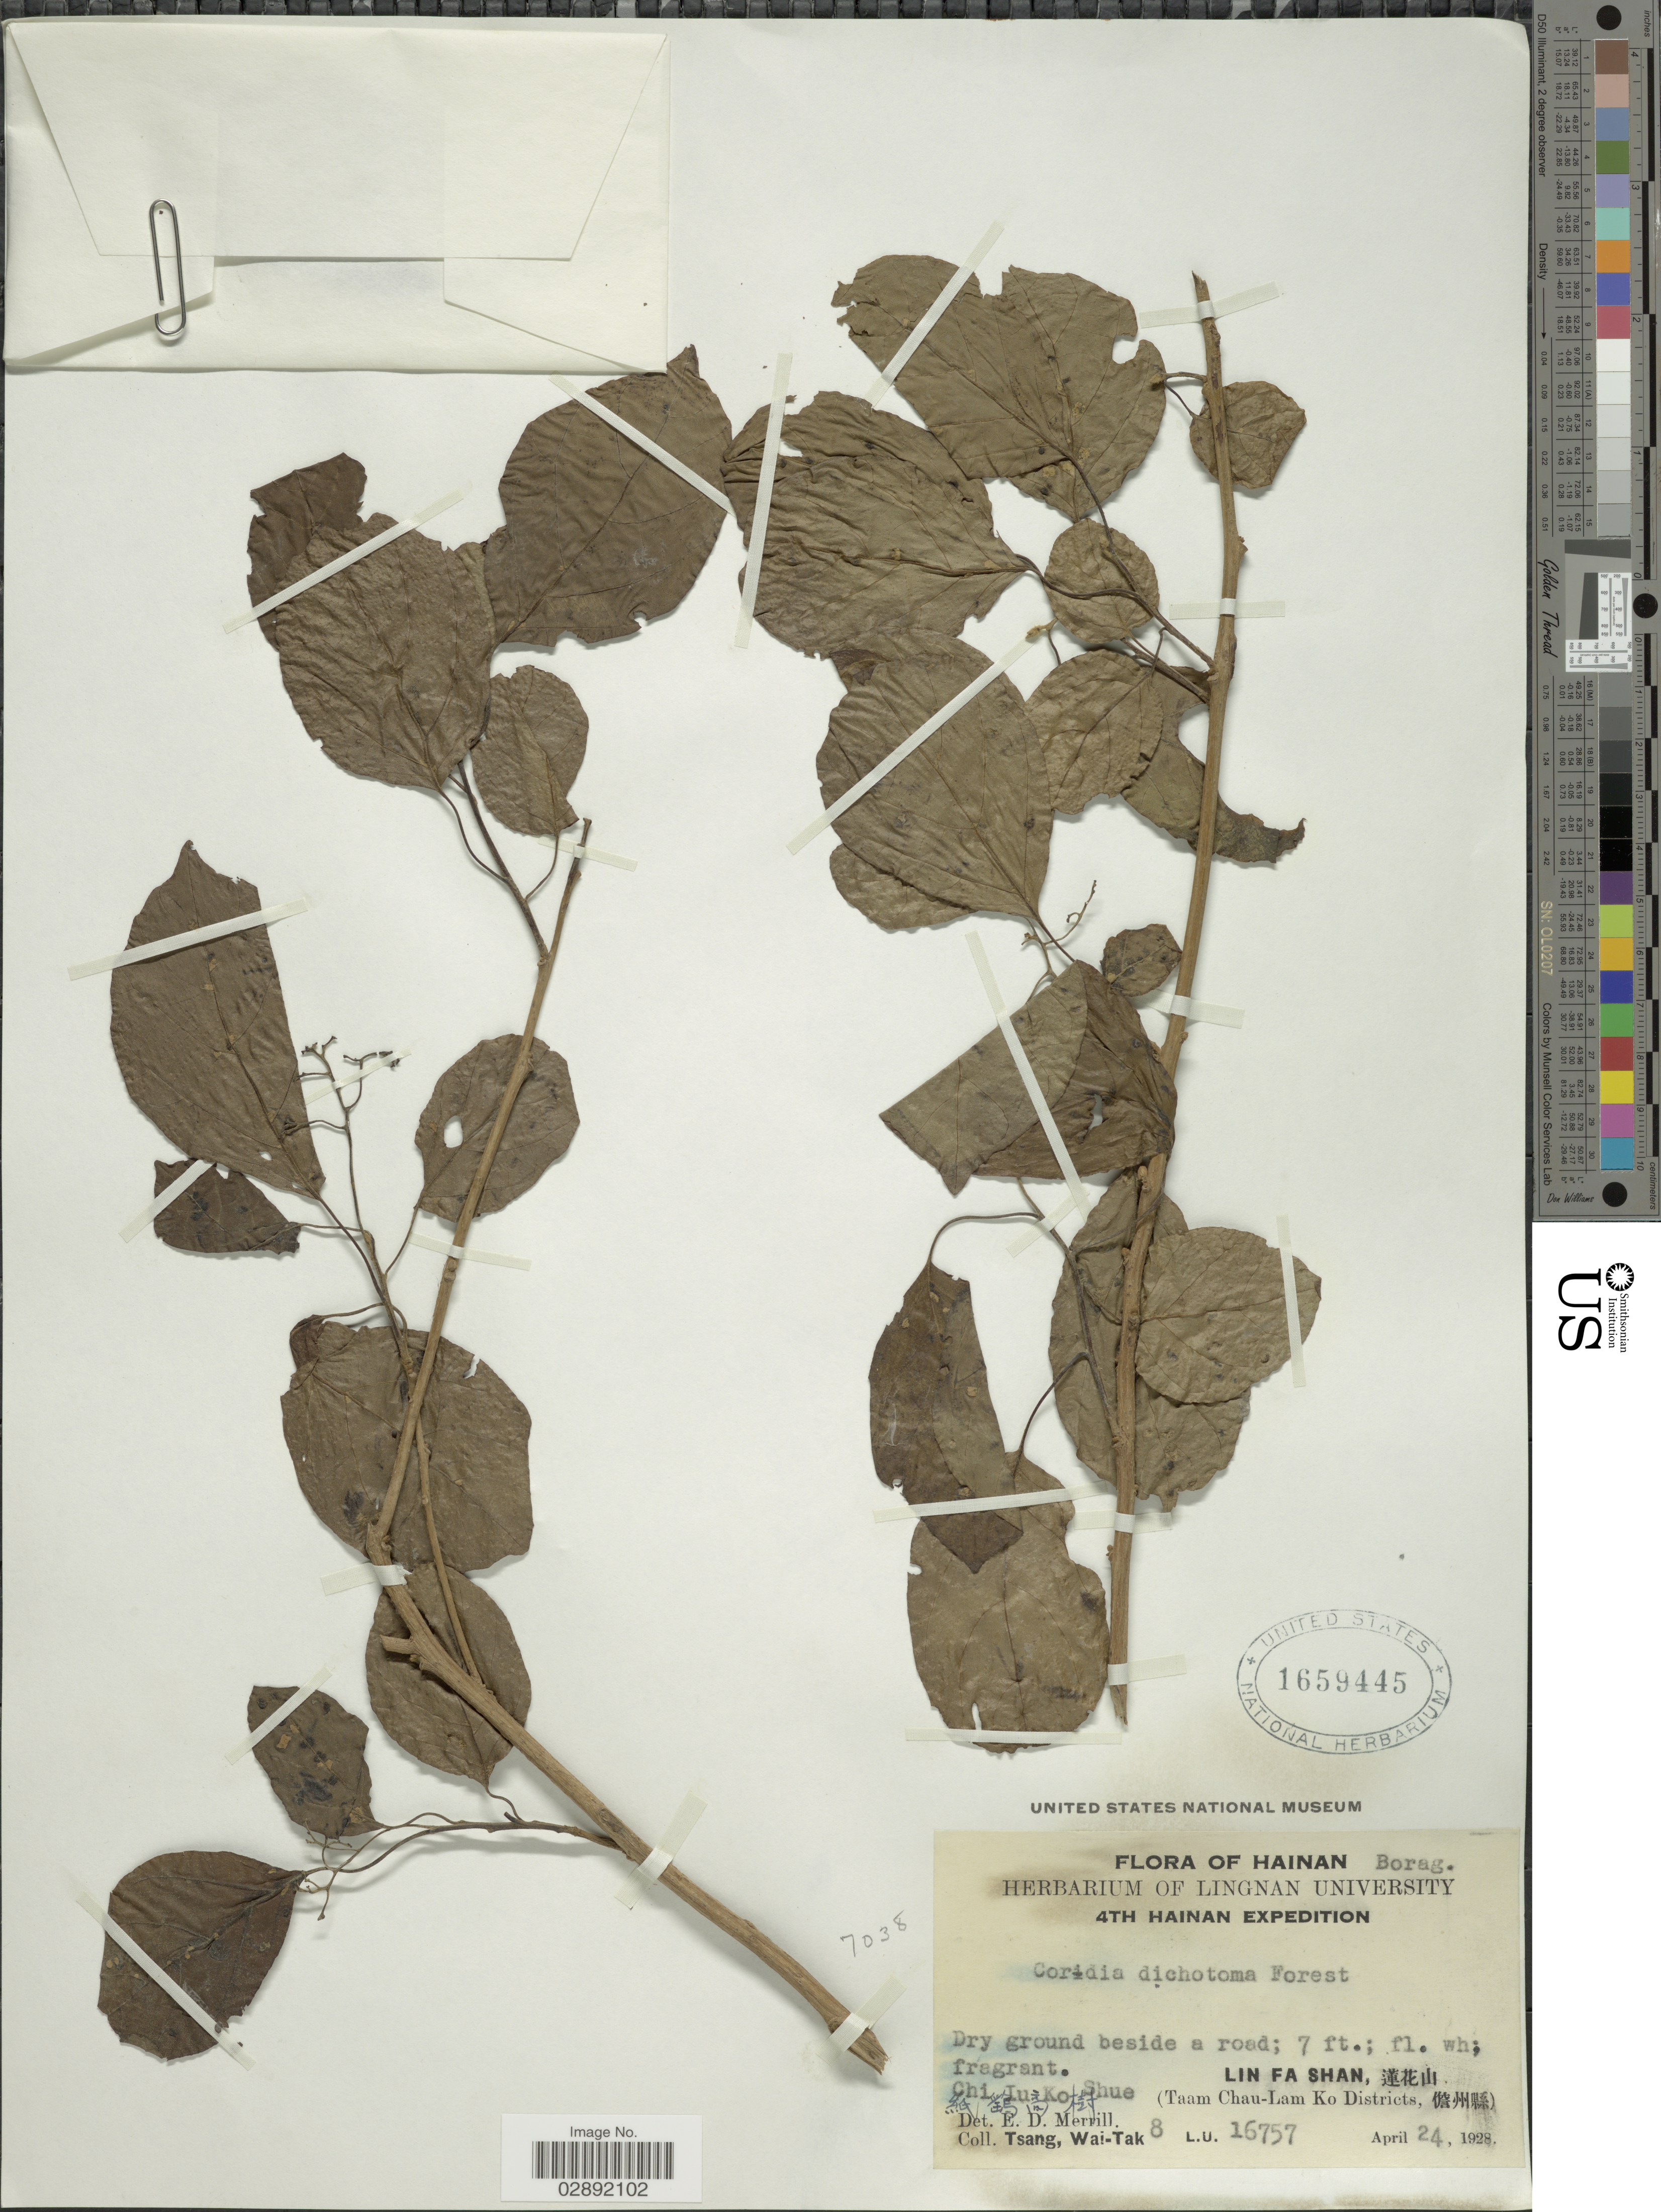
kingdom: Plantae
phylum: Tracheophyta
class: Magnoliopsida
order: Boraginales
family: Cordiaceae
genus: Cordia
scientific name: Cordia dichotoma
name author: G. Forst.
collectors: W. T. Tsang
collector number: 8 L.U. 16757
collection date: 1928-04-24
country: China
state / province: Hainan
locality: Chi Iu Ko Shue. Lin Fa Shan (Taam Chau-Lam Ko Districts)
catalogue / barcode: US 1659445